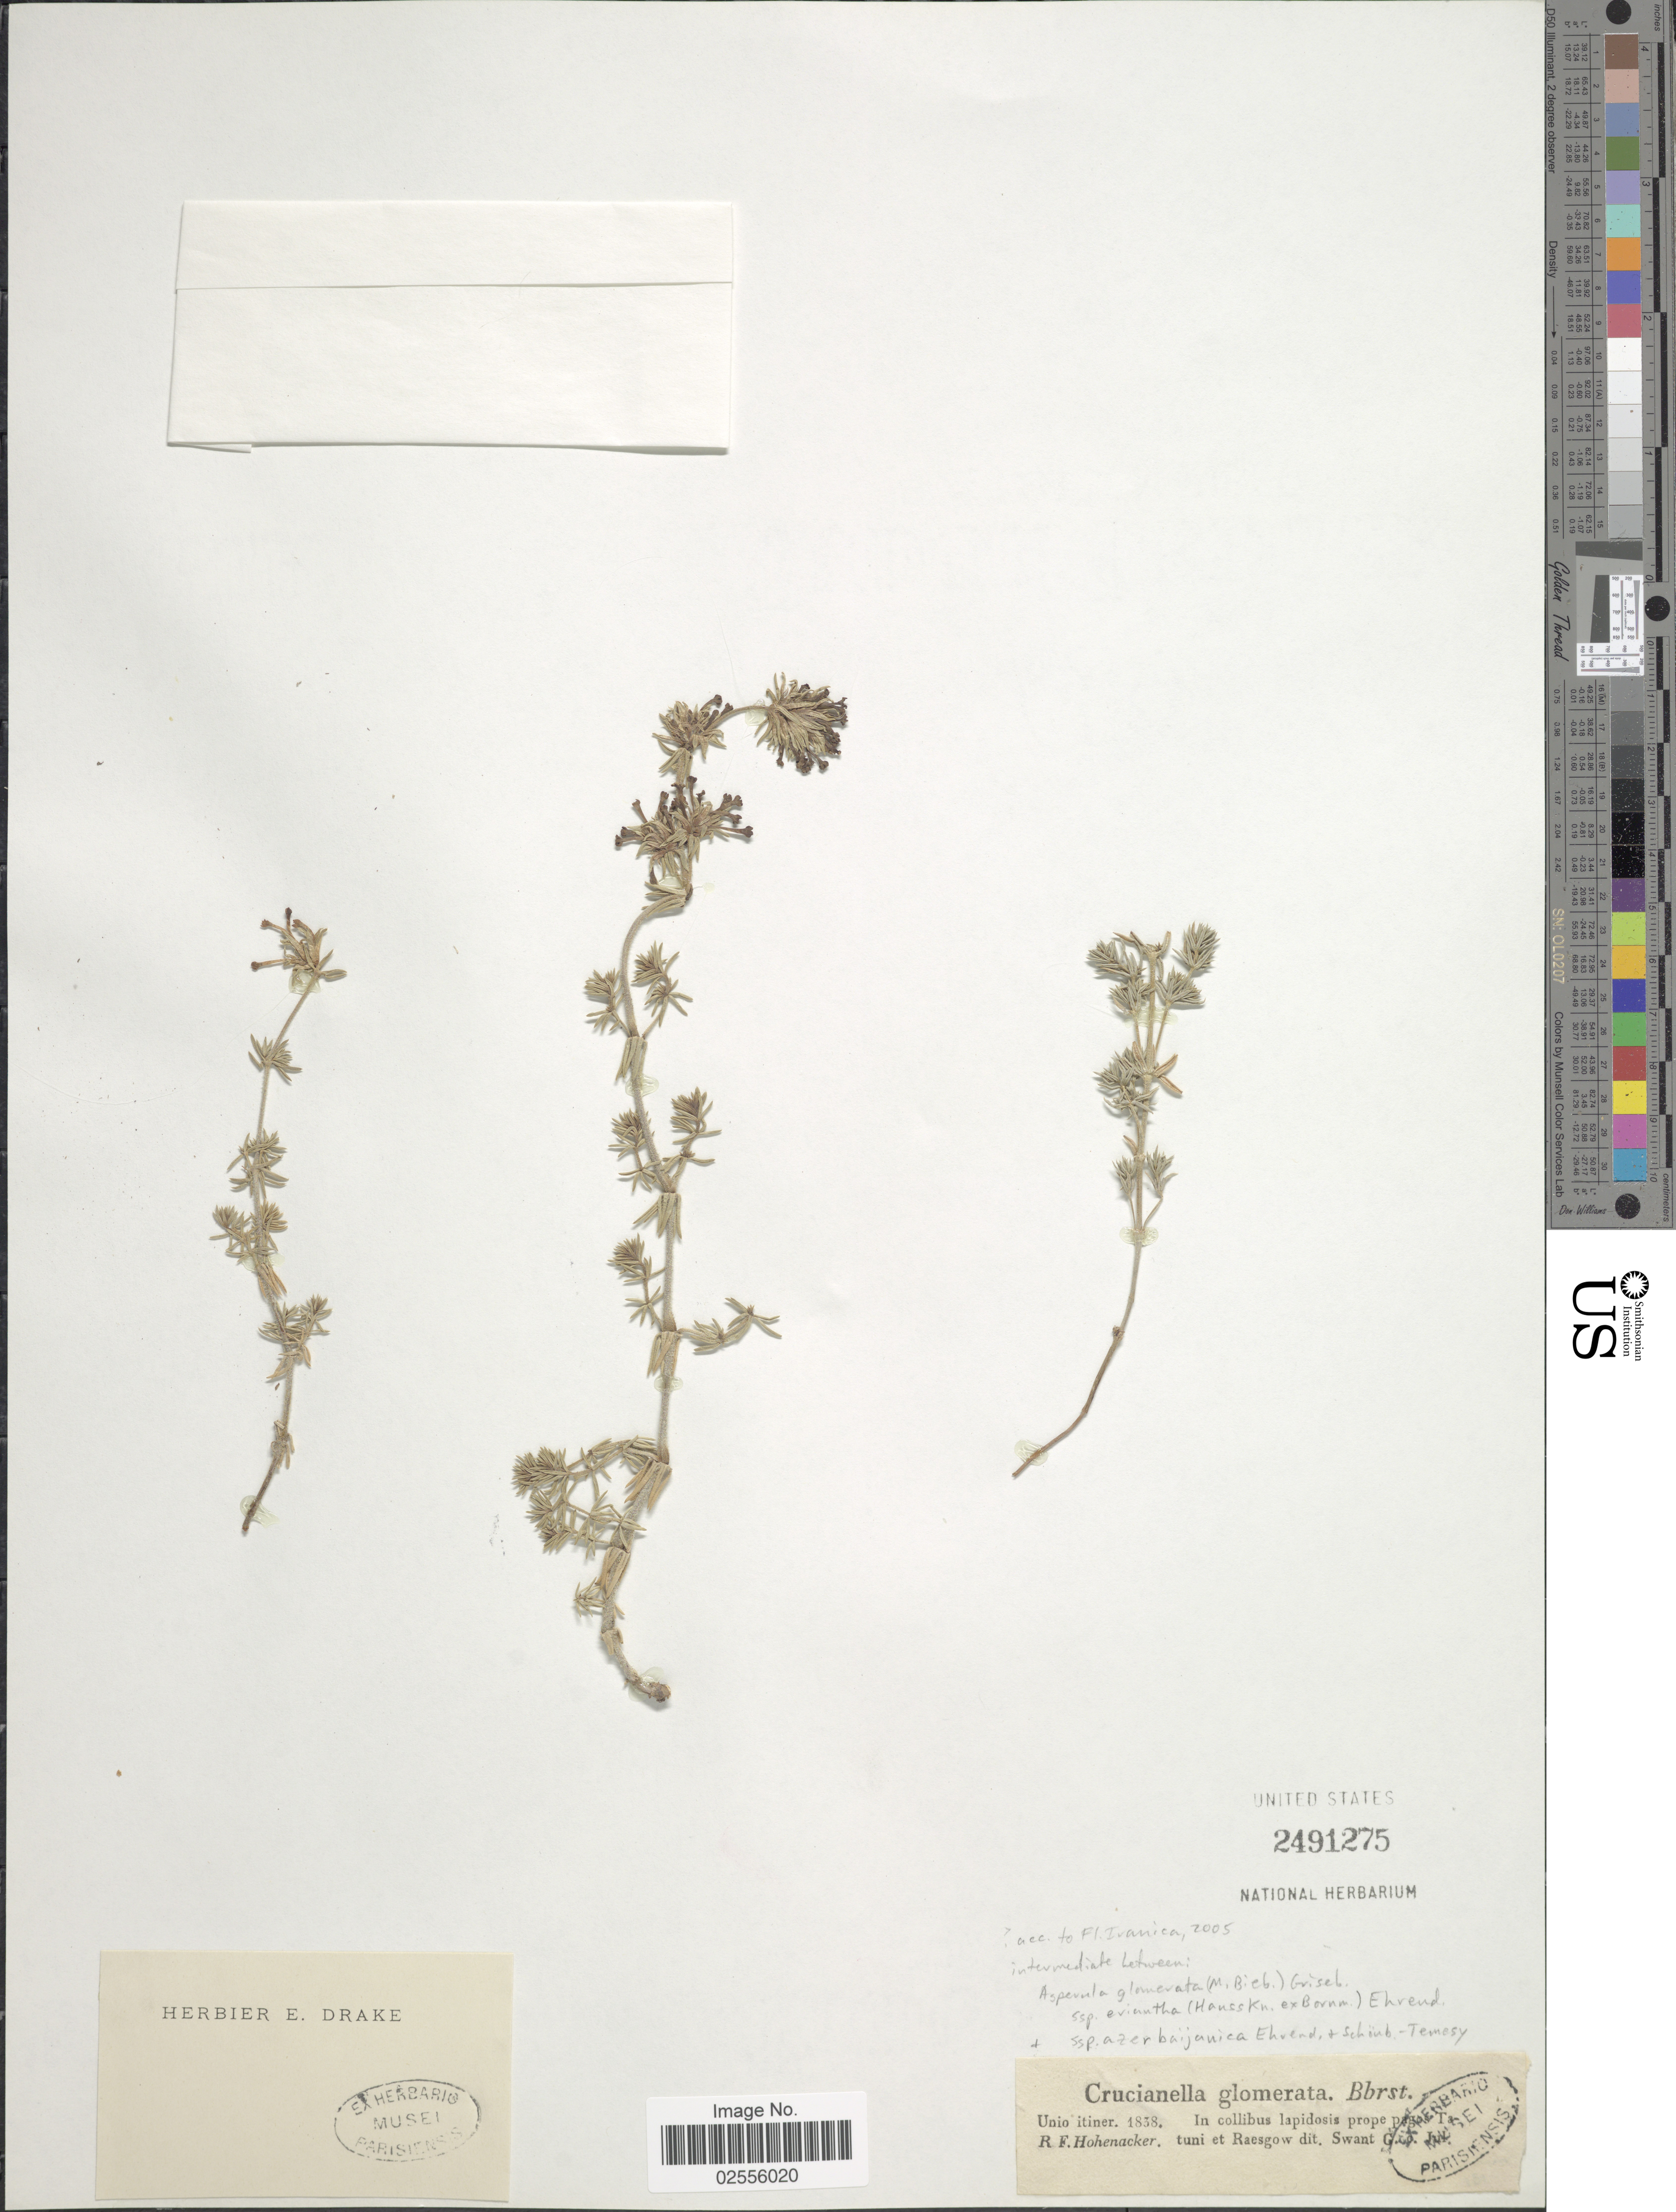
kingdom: Plantae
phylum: Tracheophyta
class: Magnoliopsida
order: Gentianales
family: Rubiaceae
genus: Asperula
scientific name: Asperula glomerata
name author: (M. Bieb.) Griseb.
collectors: R. F. Hohenacker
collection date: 1858-07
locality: Unio itiner, in collibus lapidosis prope pagos Ta tuni et Raesgow dit, Swant G.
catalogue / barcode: US 2491275